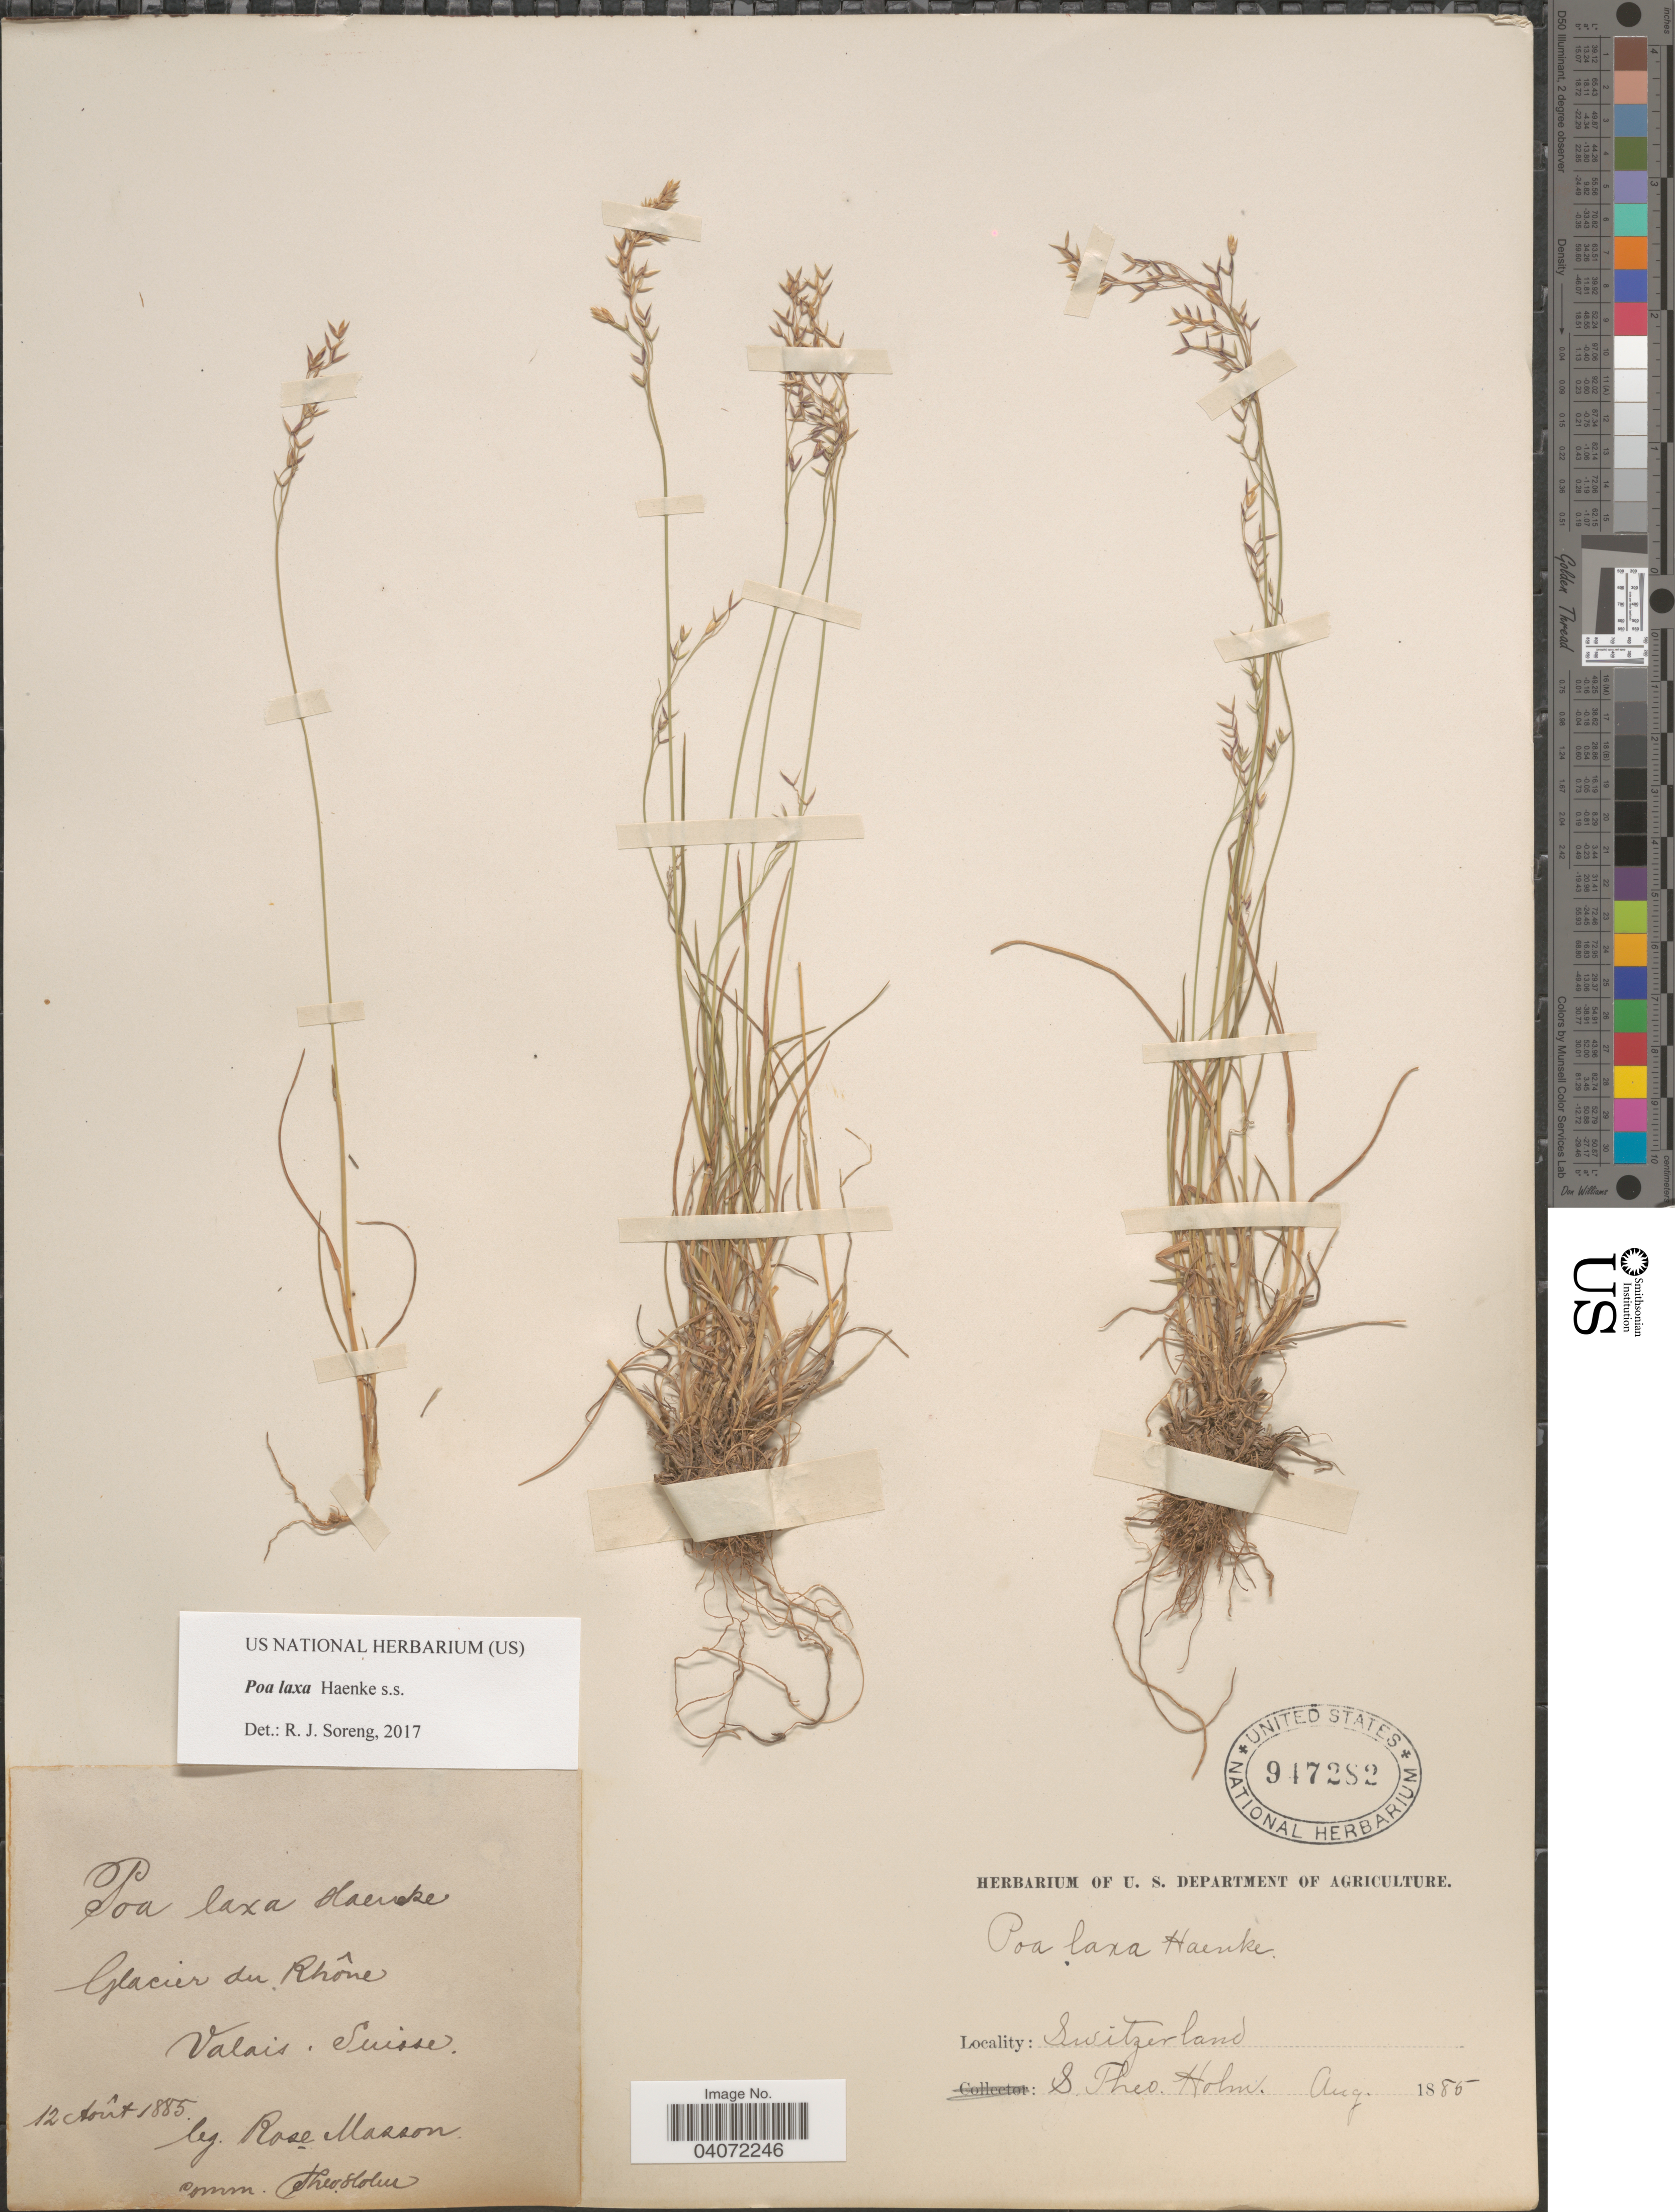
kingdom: Plantae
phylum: Tracheophyta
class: Liliopsida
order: Poales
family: Poaceae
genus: Poa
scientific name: Poa laxa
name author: Haenke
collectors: R. Masson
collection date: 1885-08-12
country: Switzerland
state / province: Valais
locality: Glacier du Rhône.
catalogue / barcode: US 947282